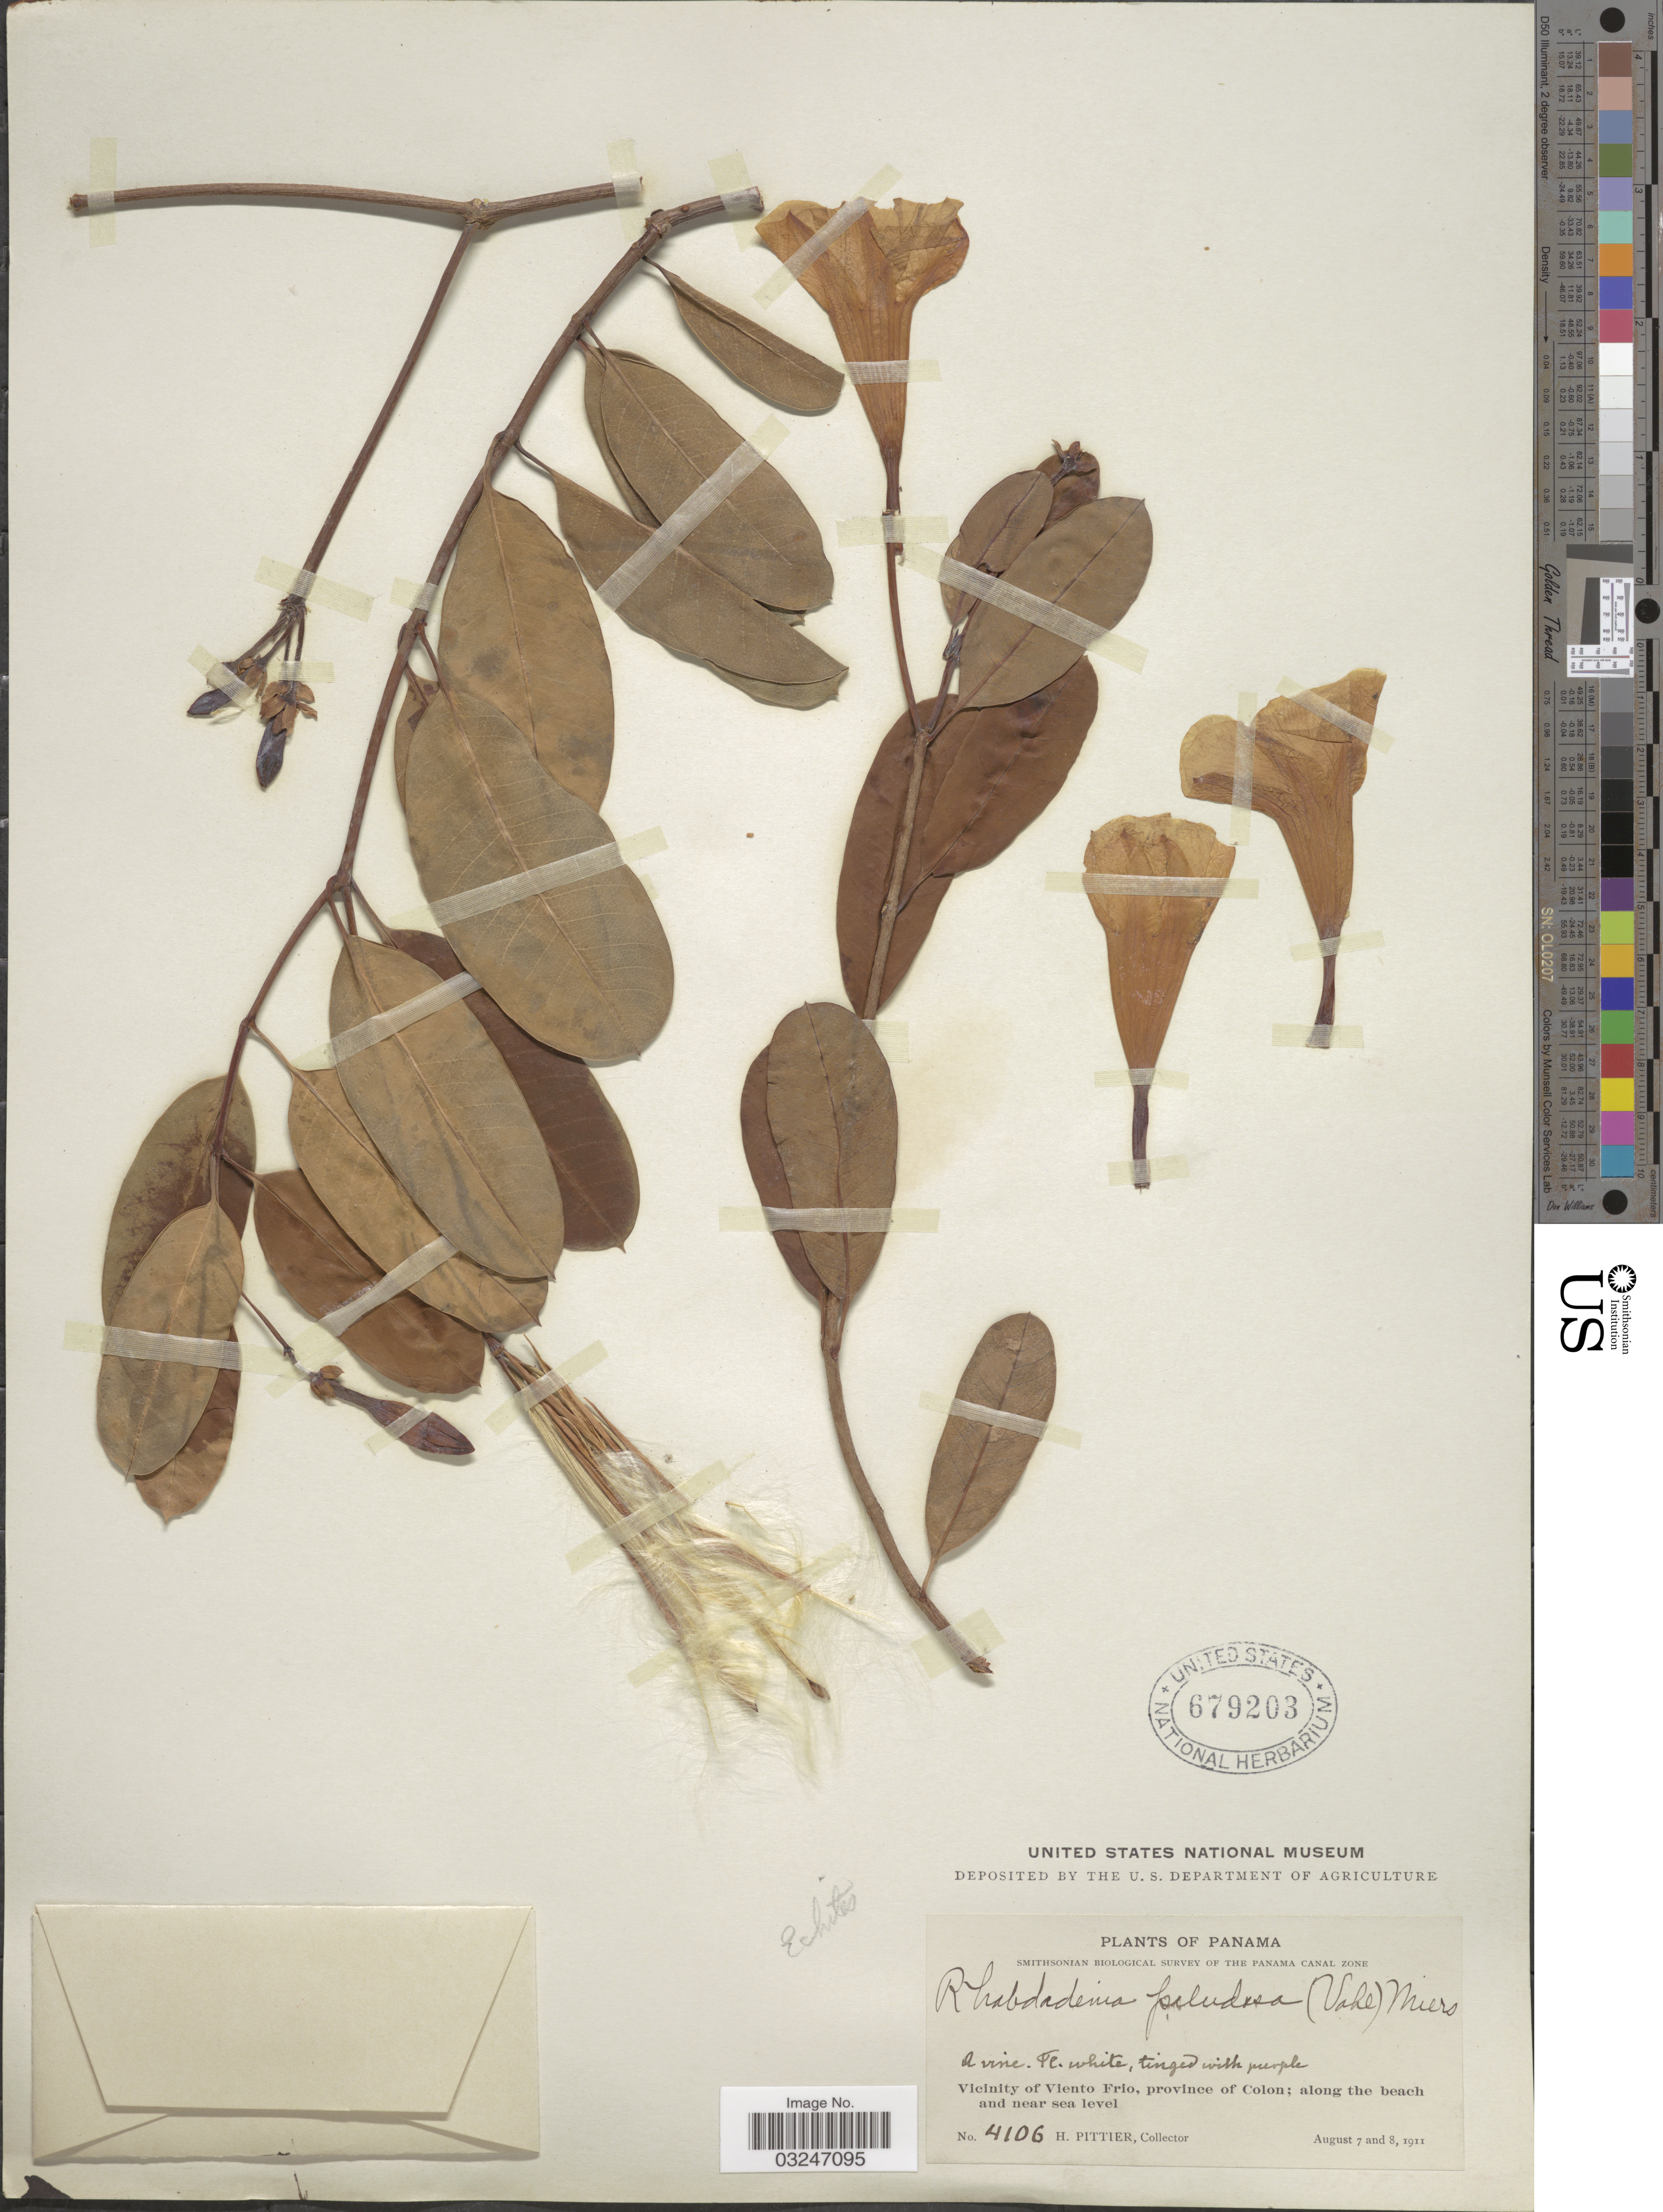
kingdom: Plantae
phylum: Tracheophyta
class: Magnoliopsida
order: Gentianales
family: Apocynaceae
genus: Rhabdadenia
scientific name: Rhabdadenia paludosa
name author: (Vahl) Miers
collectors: H. F. Pittier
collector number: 4106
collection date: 1911-08-07/1911-08-08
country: Panama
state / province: Colón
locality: The Panama Canal Zone. Vicinity of Viento Frio; along the beach.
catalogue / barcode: US 679203